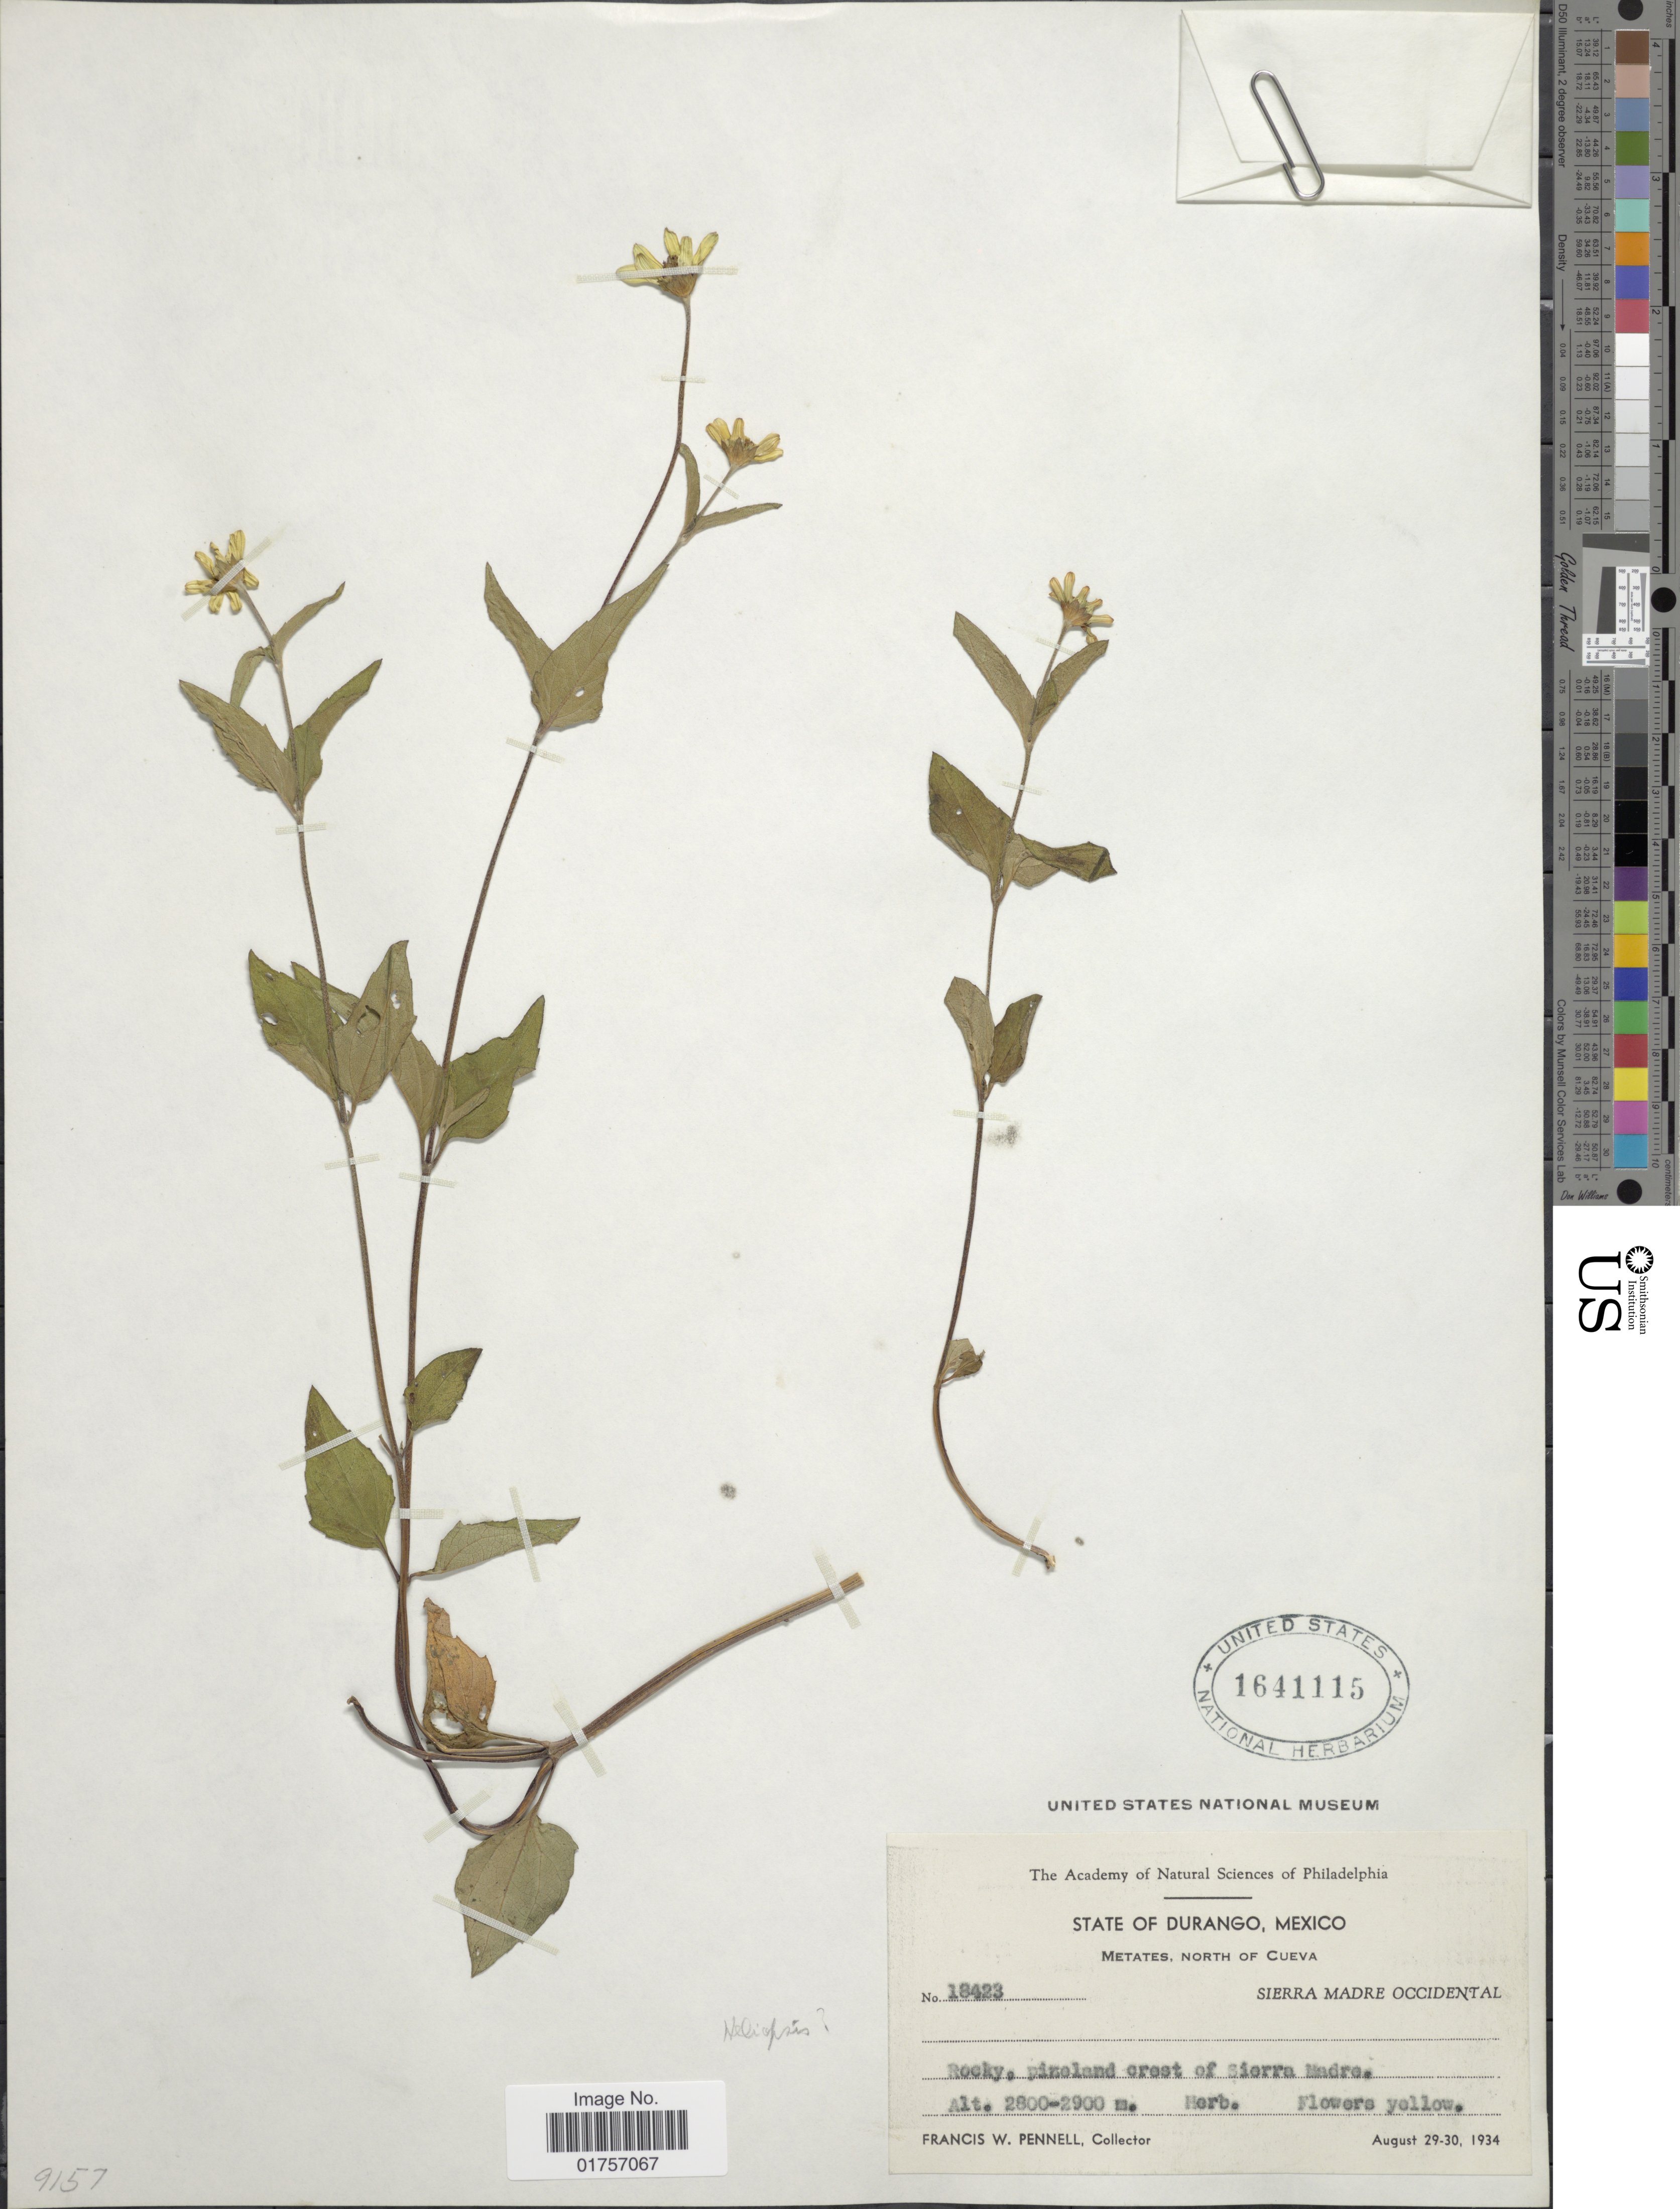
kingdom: Plantae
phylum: Tracheophyta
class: Magnoliopsida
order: Asterales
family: Asteraceae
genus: Heliopsis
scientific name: Heliopsis sp.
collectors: F. W. Pennell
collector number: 18423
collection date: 1934-08-29/1934-08-30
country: Mexico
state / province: Durango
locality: Metates, north of Cueva. Sierra Madre Occidental. pineland crest of Sierra Madre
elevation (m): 2800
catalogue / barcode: US 1641115